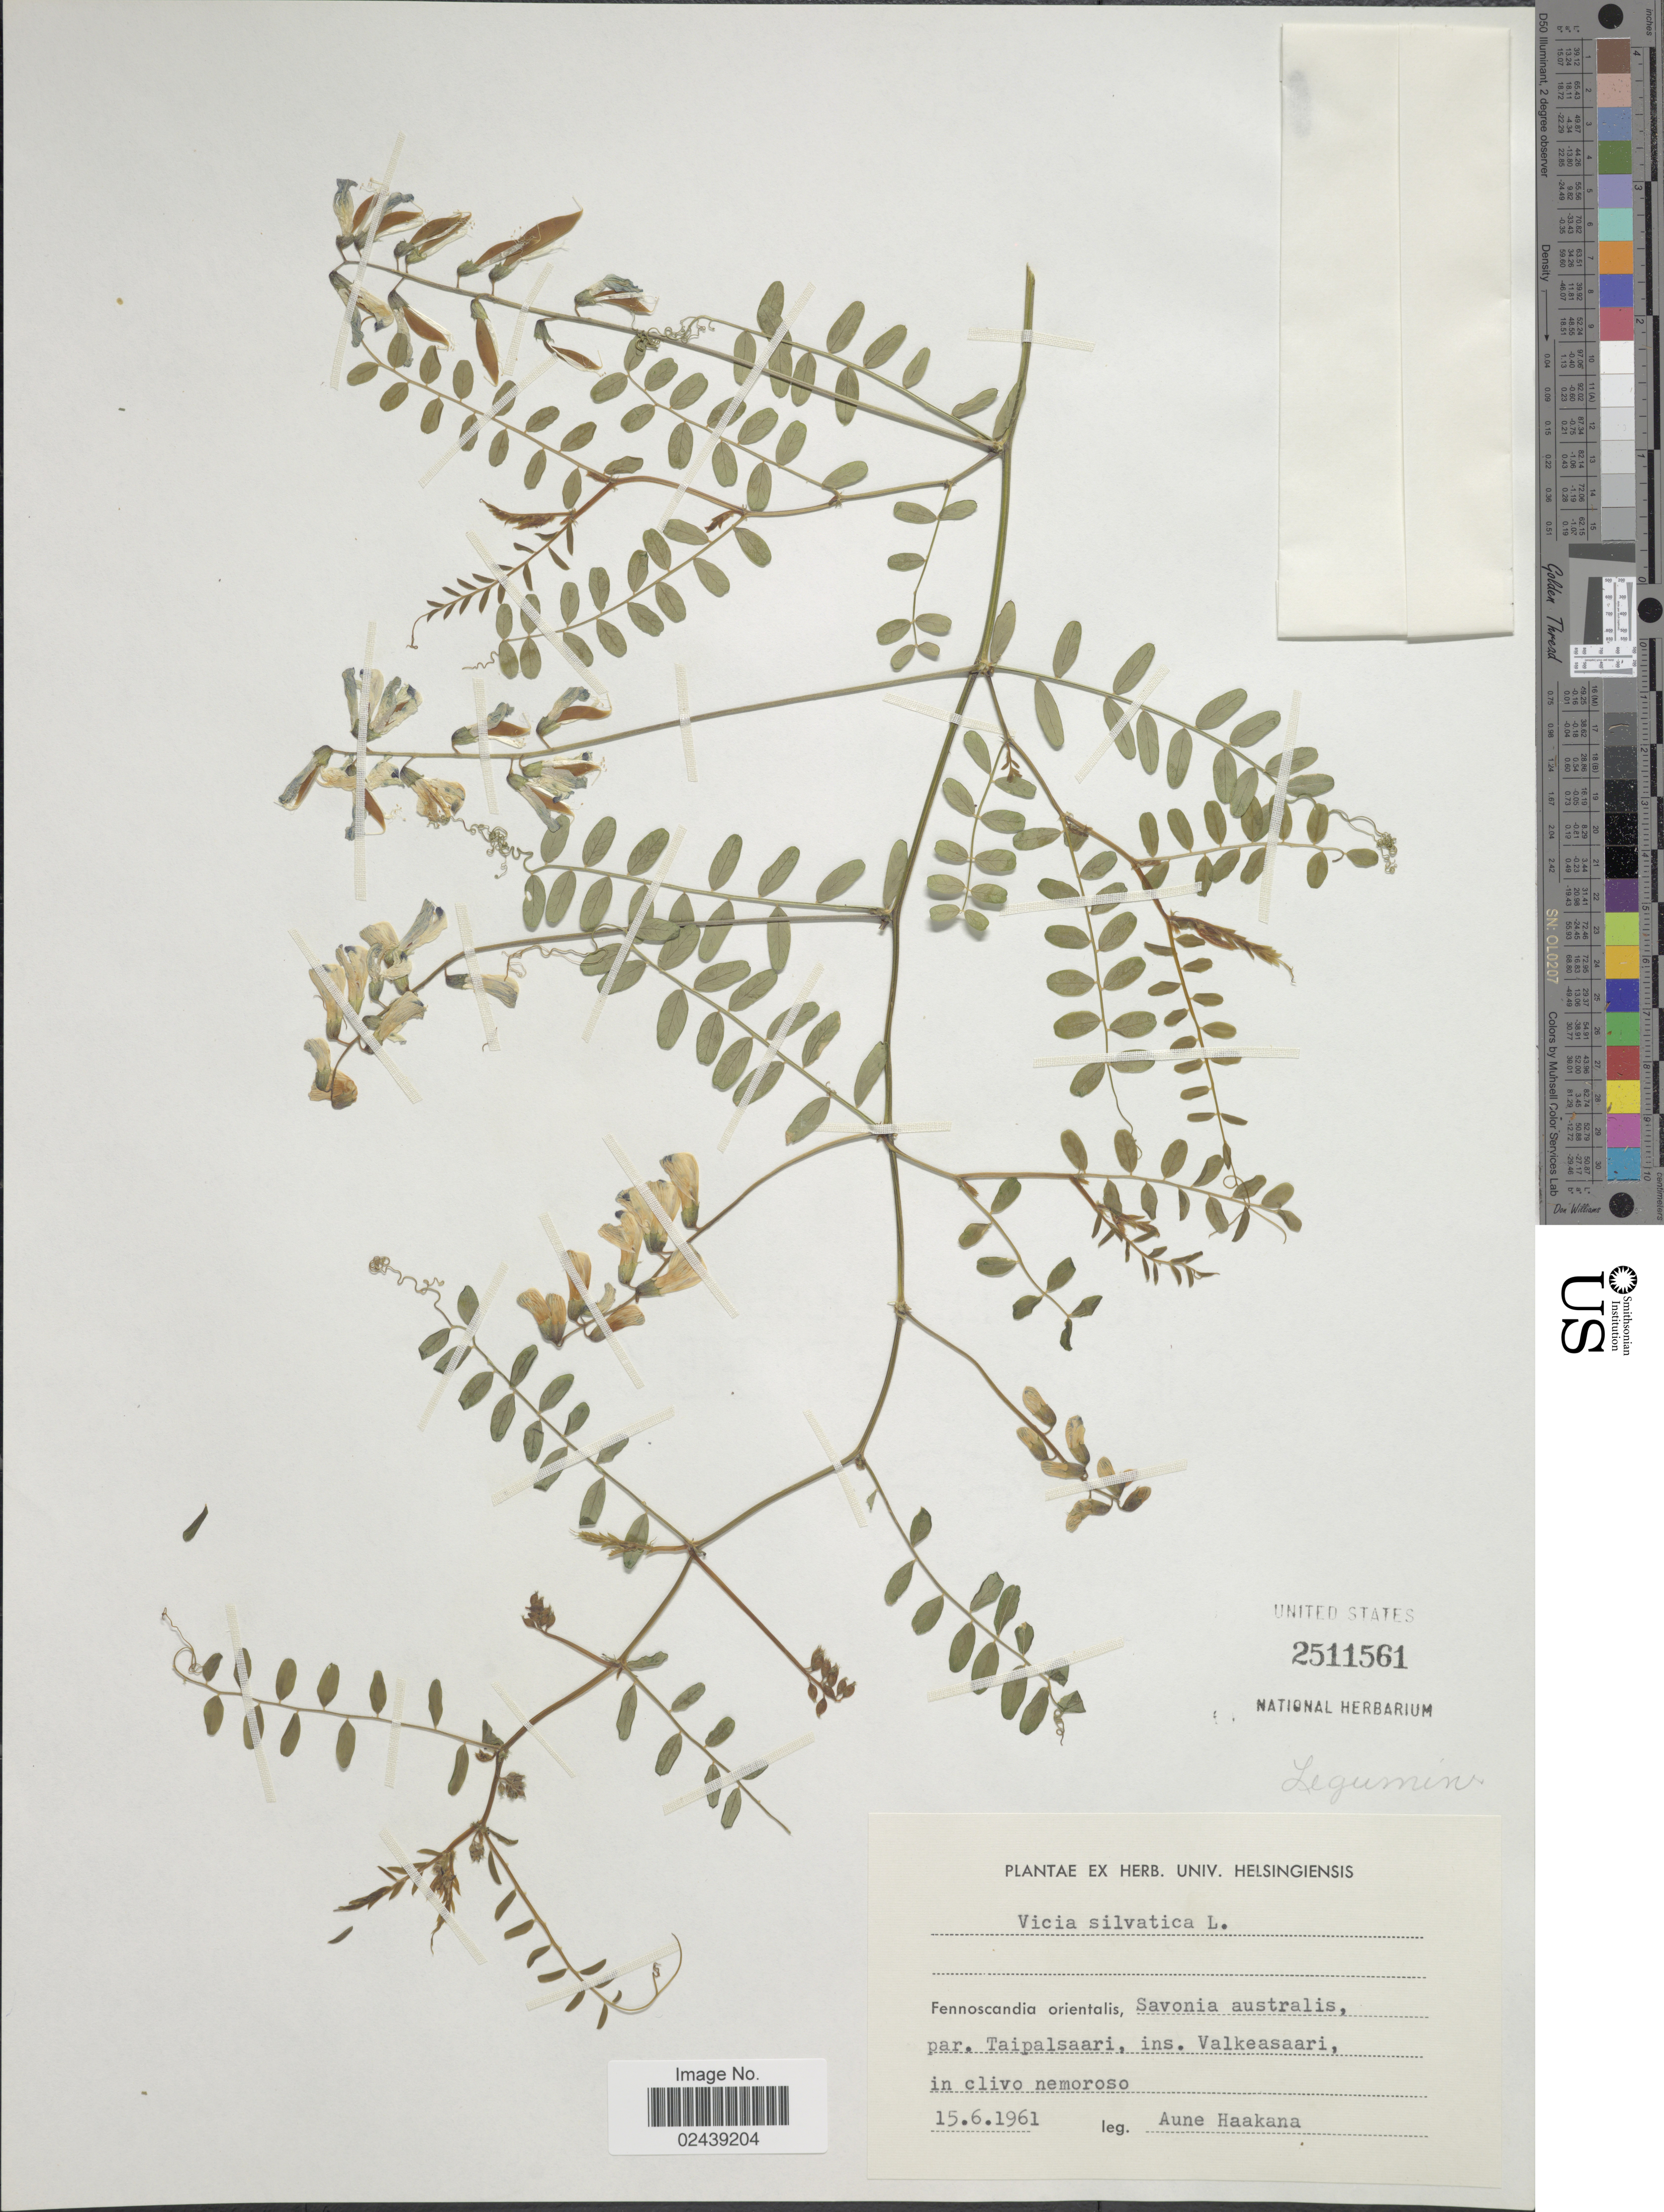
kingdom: Plantae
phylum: Tracheophyta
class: Magnoliopsida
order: Fabales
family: Fabaceae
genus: Vicia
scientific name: Vicia sylvatica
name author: L.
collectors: A. Haakana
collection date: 1961-06-15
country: Finland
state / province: Etelä-Karjala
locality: Ex Herb. Univ. Helsingiensis. Fennoscandia orientalis, Savonia australis, par. Taipalsaari, ins. Valkeasaari, in clivo nemoroso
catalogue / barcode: US 2511561